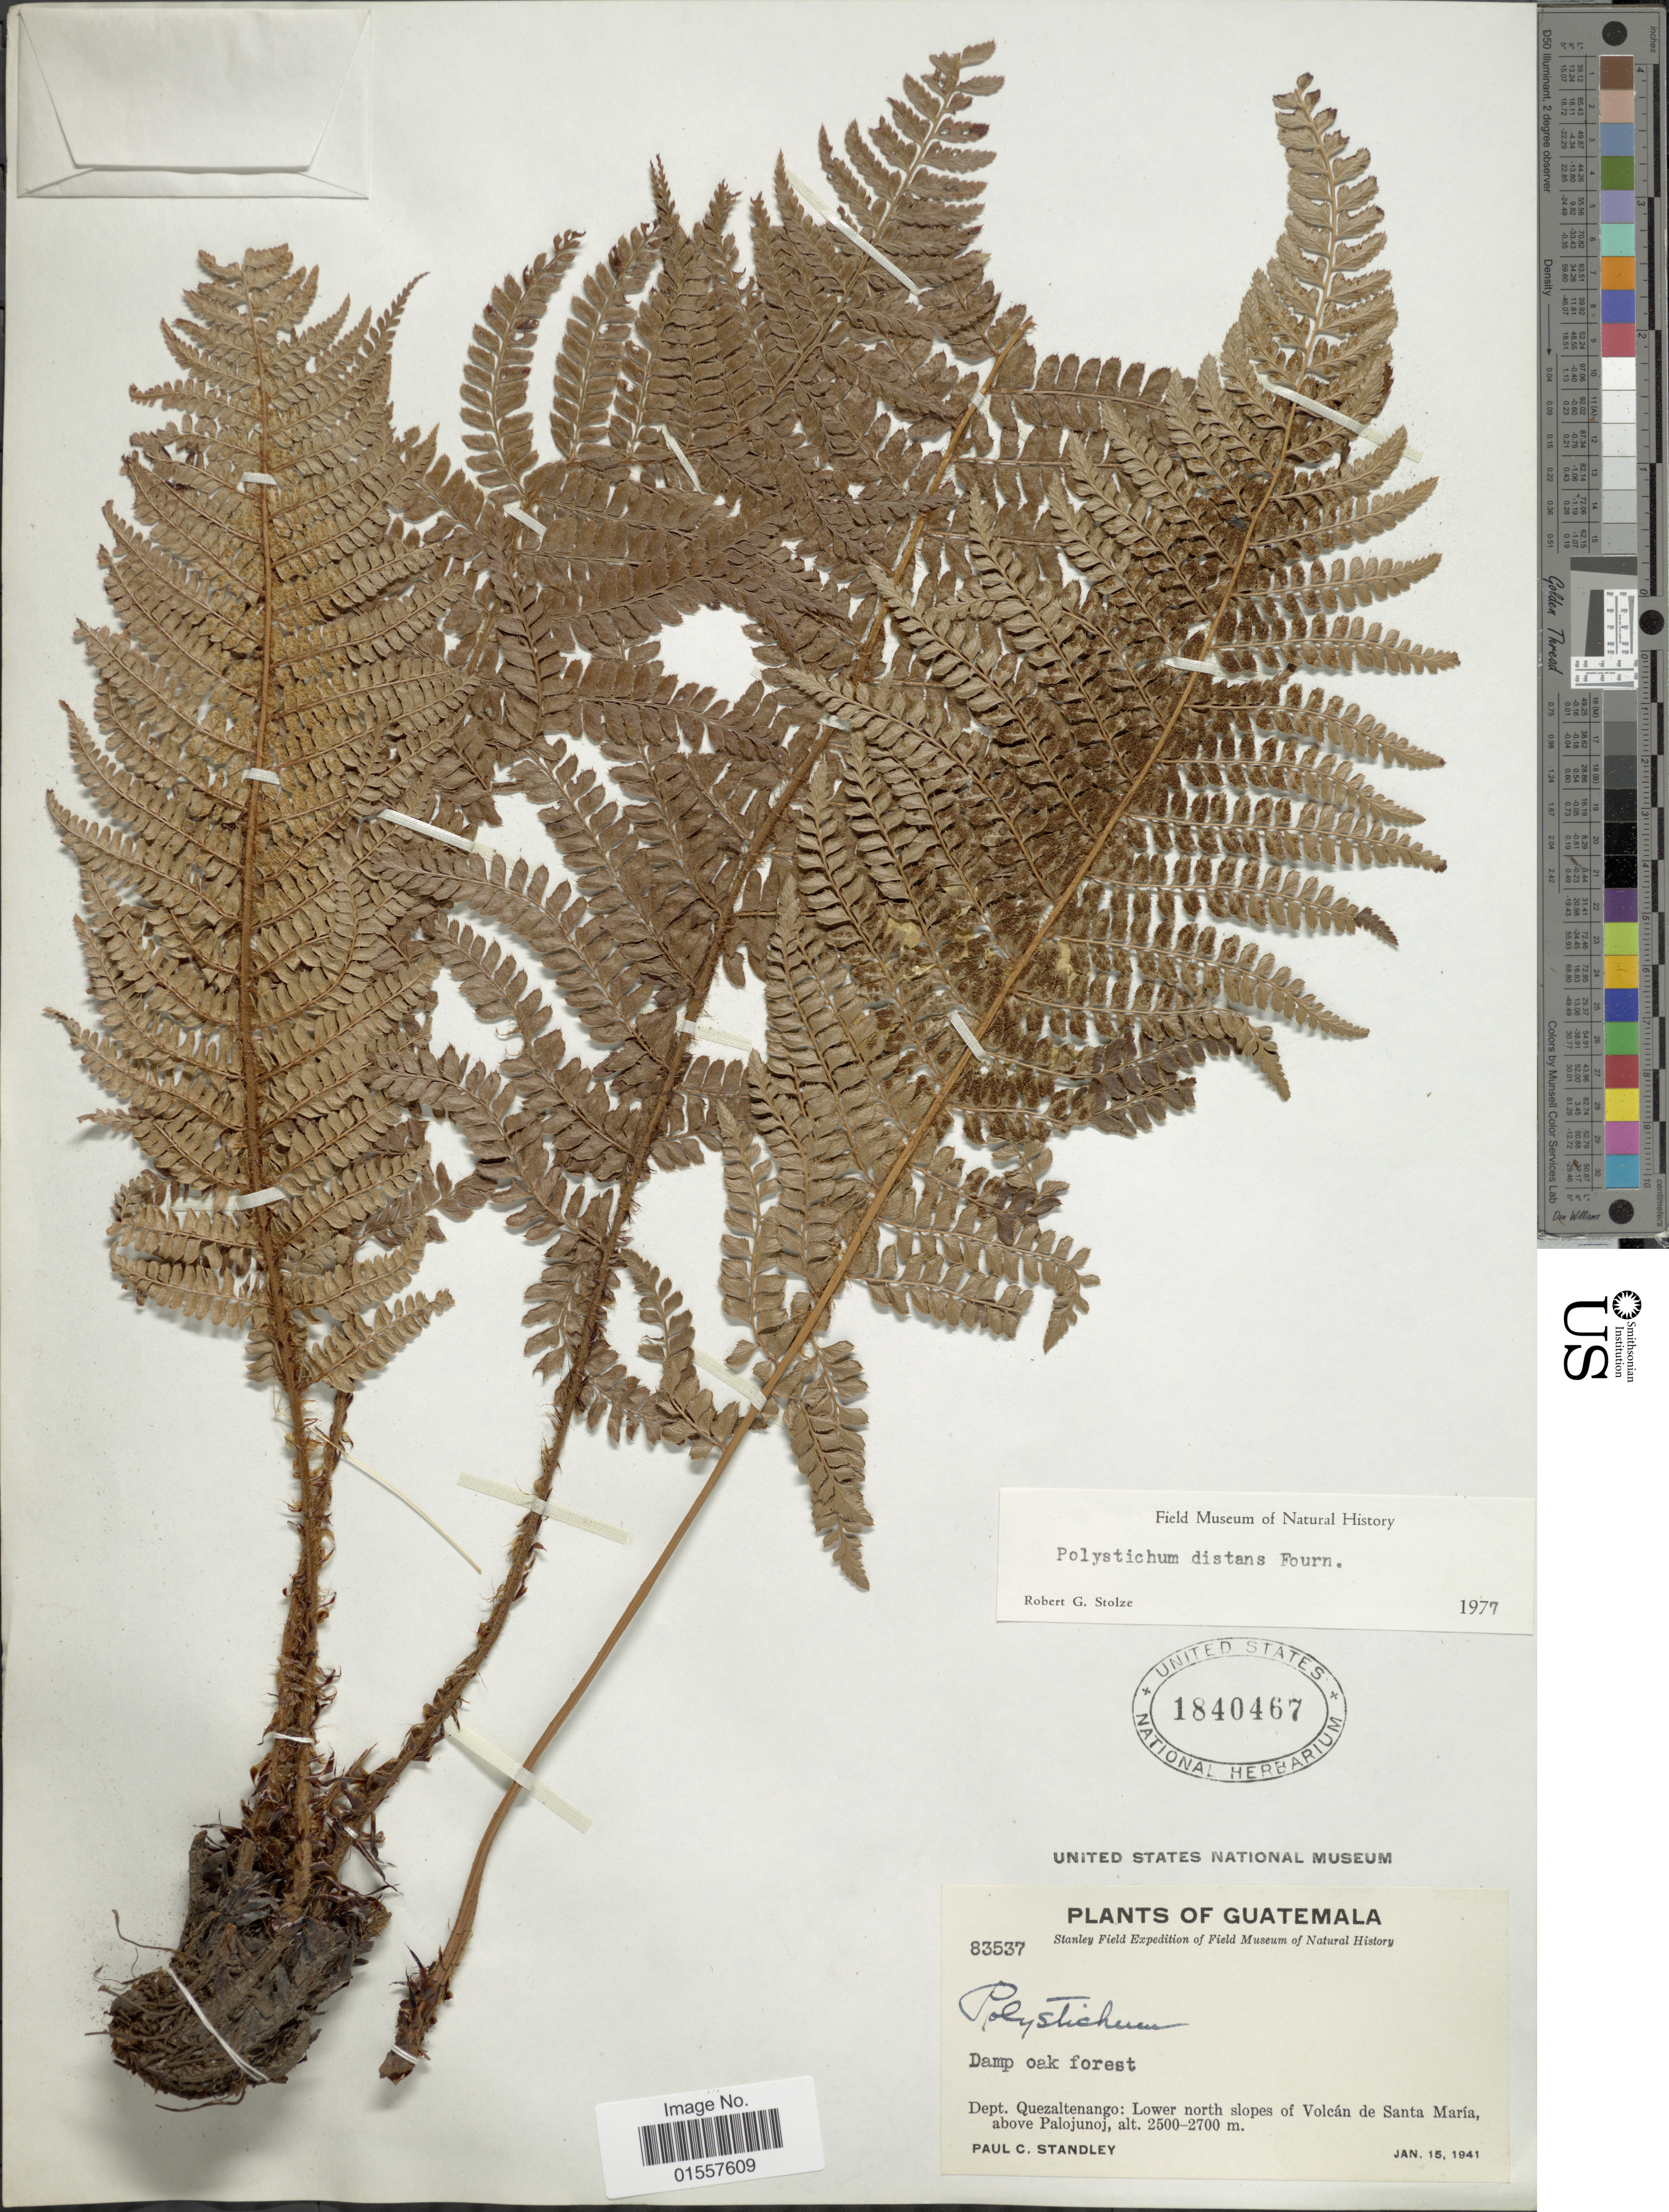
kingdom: Plantae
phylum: Tracheophyta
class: Polypodiopsida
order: Polypodiales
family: Dryopteridaceae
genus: Polystichum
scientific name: Polystichum distans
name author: E. Fourn.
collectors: P. C. Standley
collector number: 83537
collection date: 1941-01-15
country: Guatemala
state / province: Quetzaltenango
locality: Dept. Quezaltenango: lower north slopes of Volcan de Santa Maria, above Palojunoj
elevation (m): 2500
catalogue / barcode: US 1840467